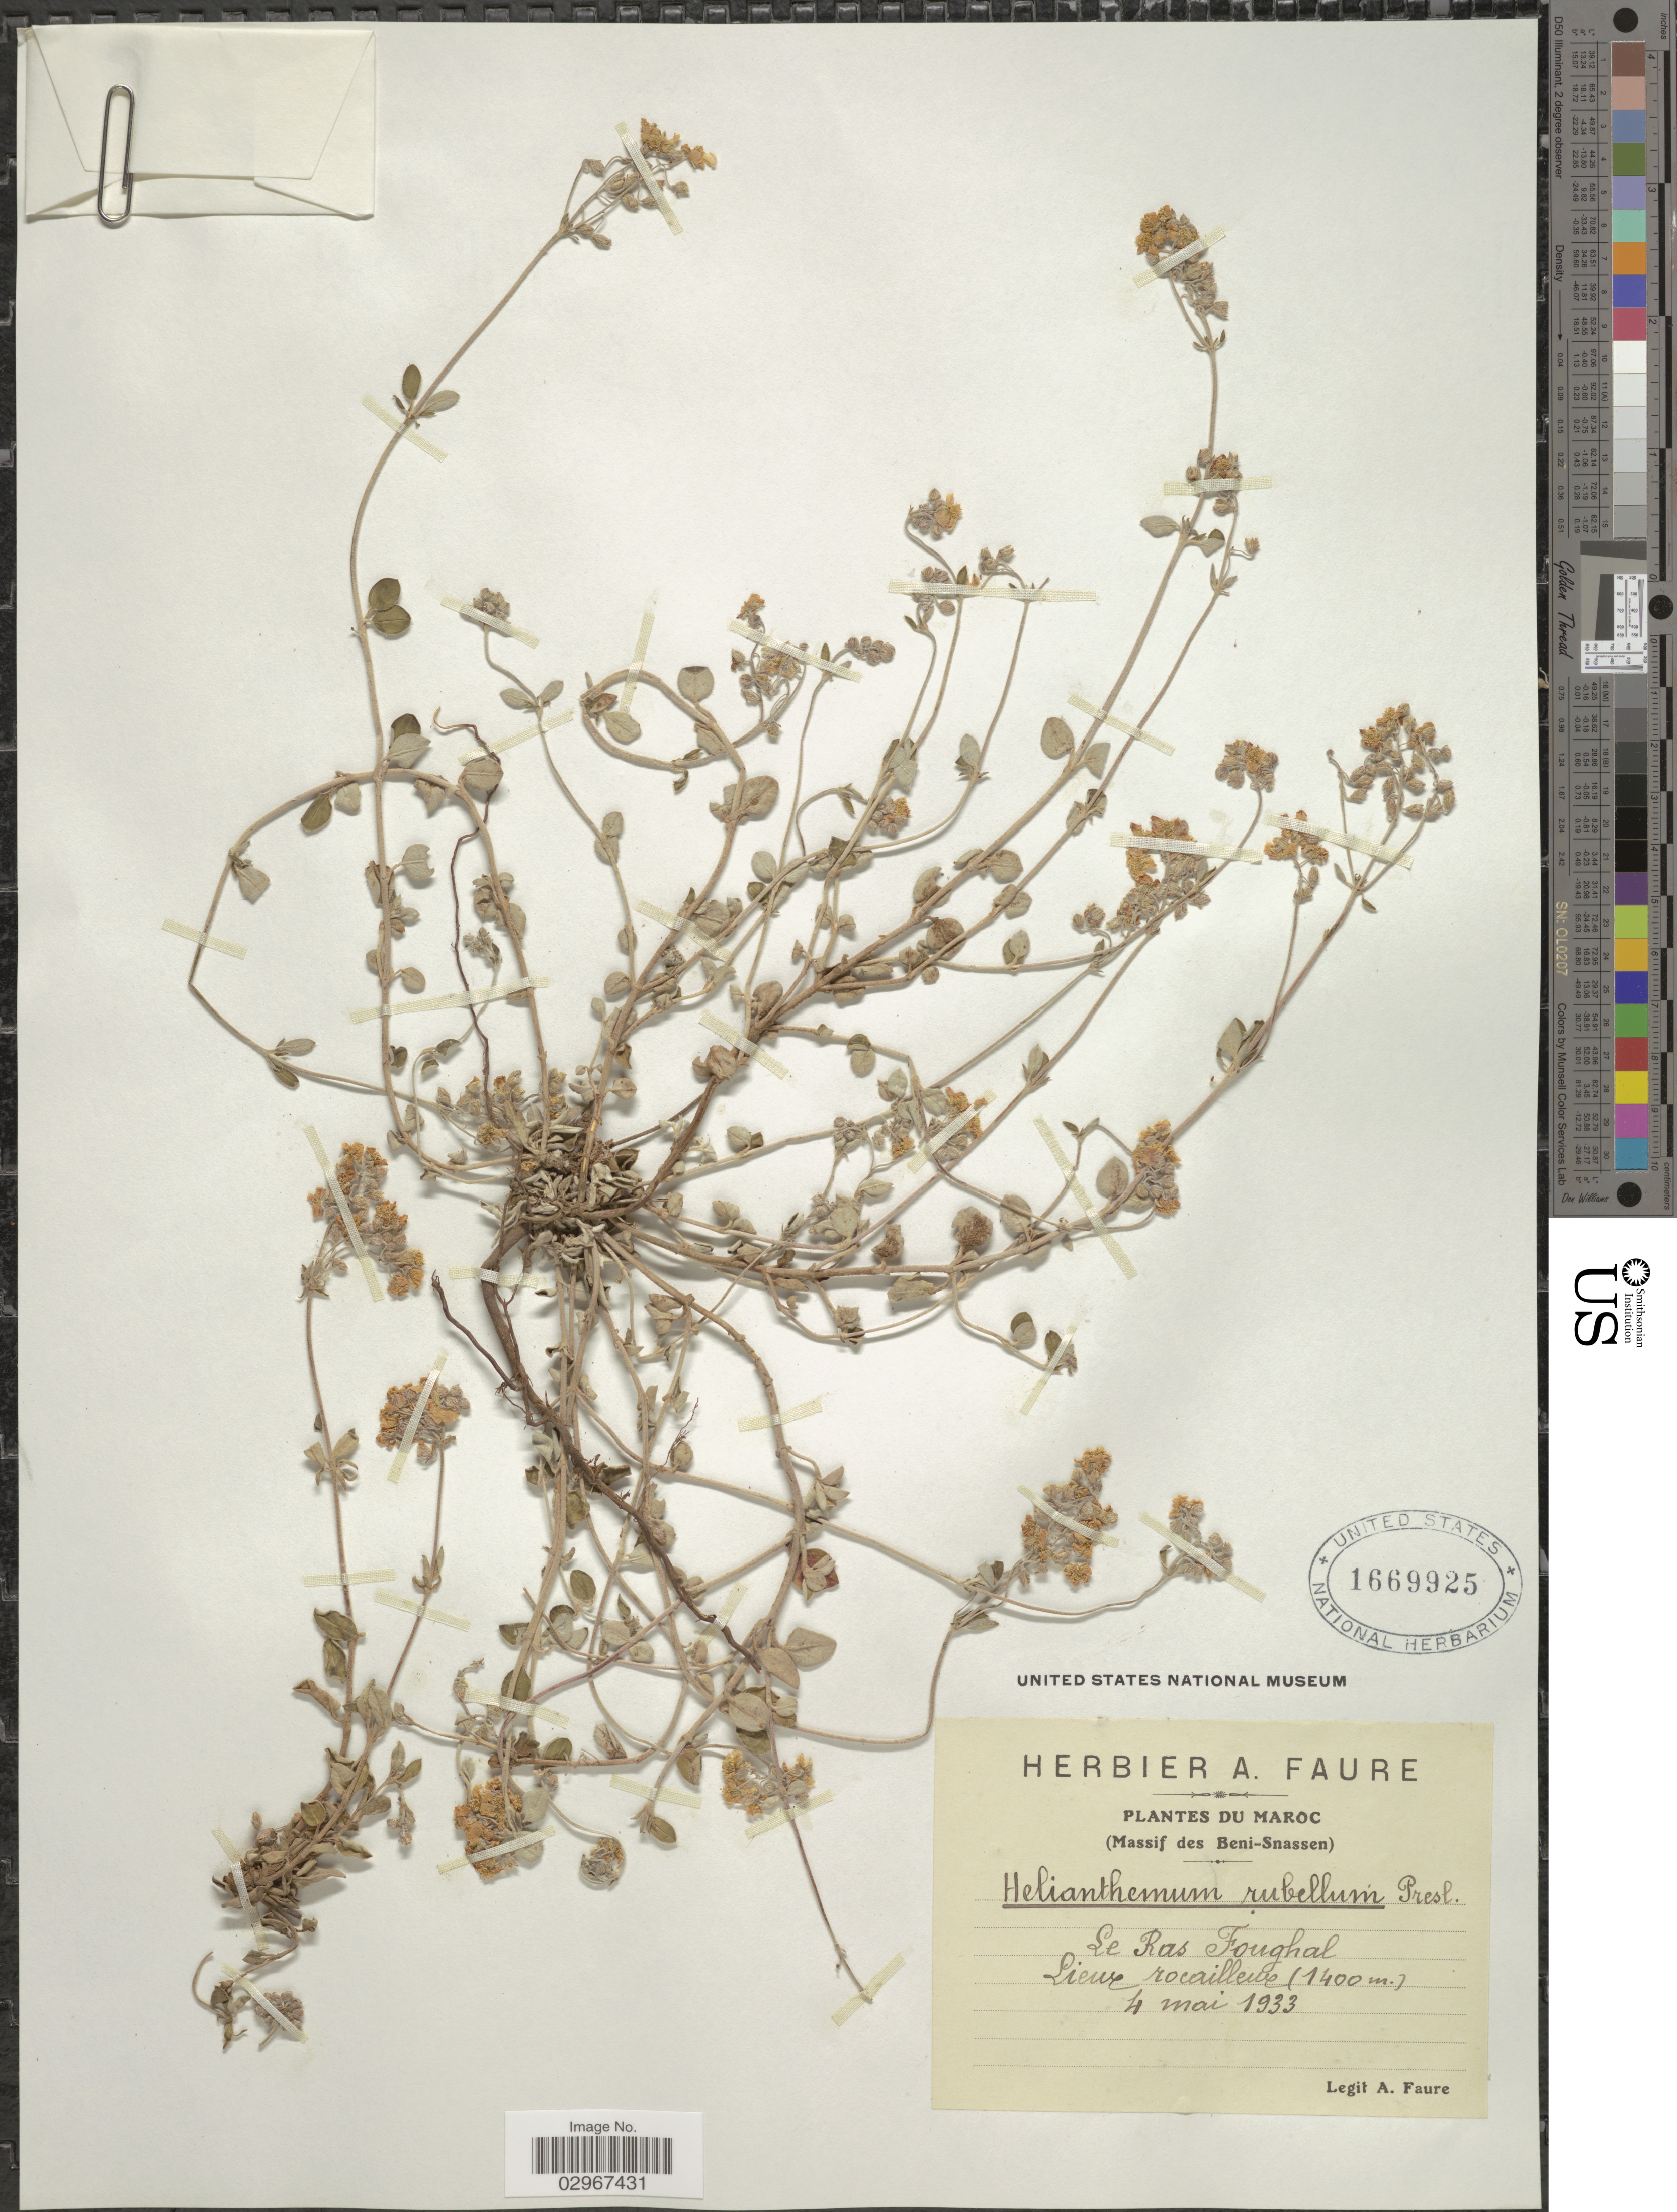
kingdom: Plantae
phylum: Tracheophyta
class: Magnoliopsida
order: Malvales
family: Cistaceae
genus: Helianthemum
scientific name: Helianthemum rubellum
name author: C. Presl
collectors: A. Faure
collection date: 1933-05-04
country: Morocco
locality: Maroc. (Massif des Beni-Snassen). Le Ras Foughal.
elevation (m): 1400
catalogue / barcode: US 1669925